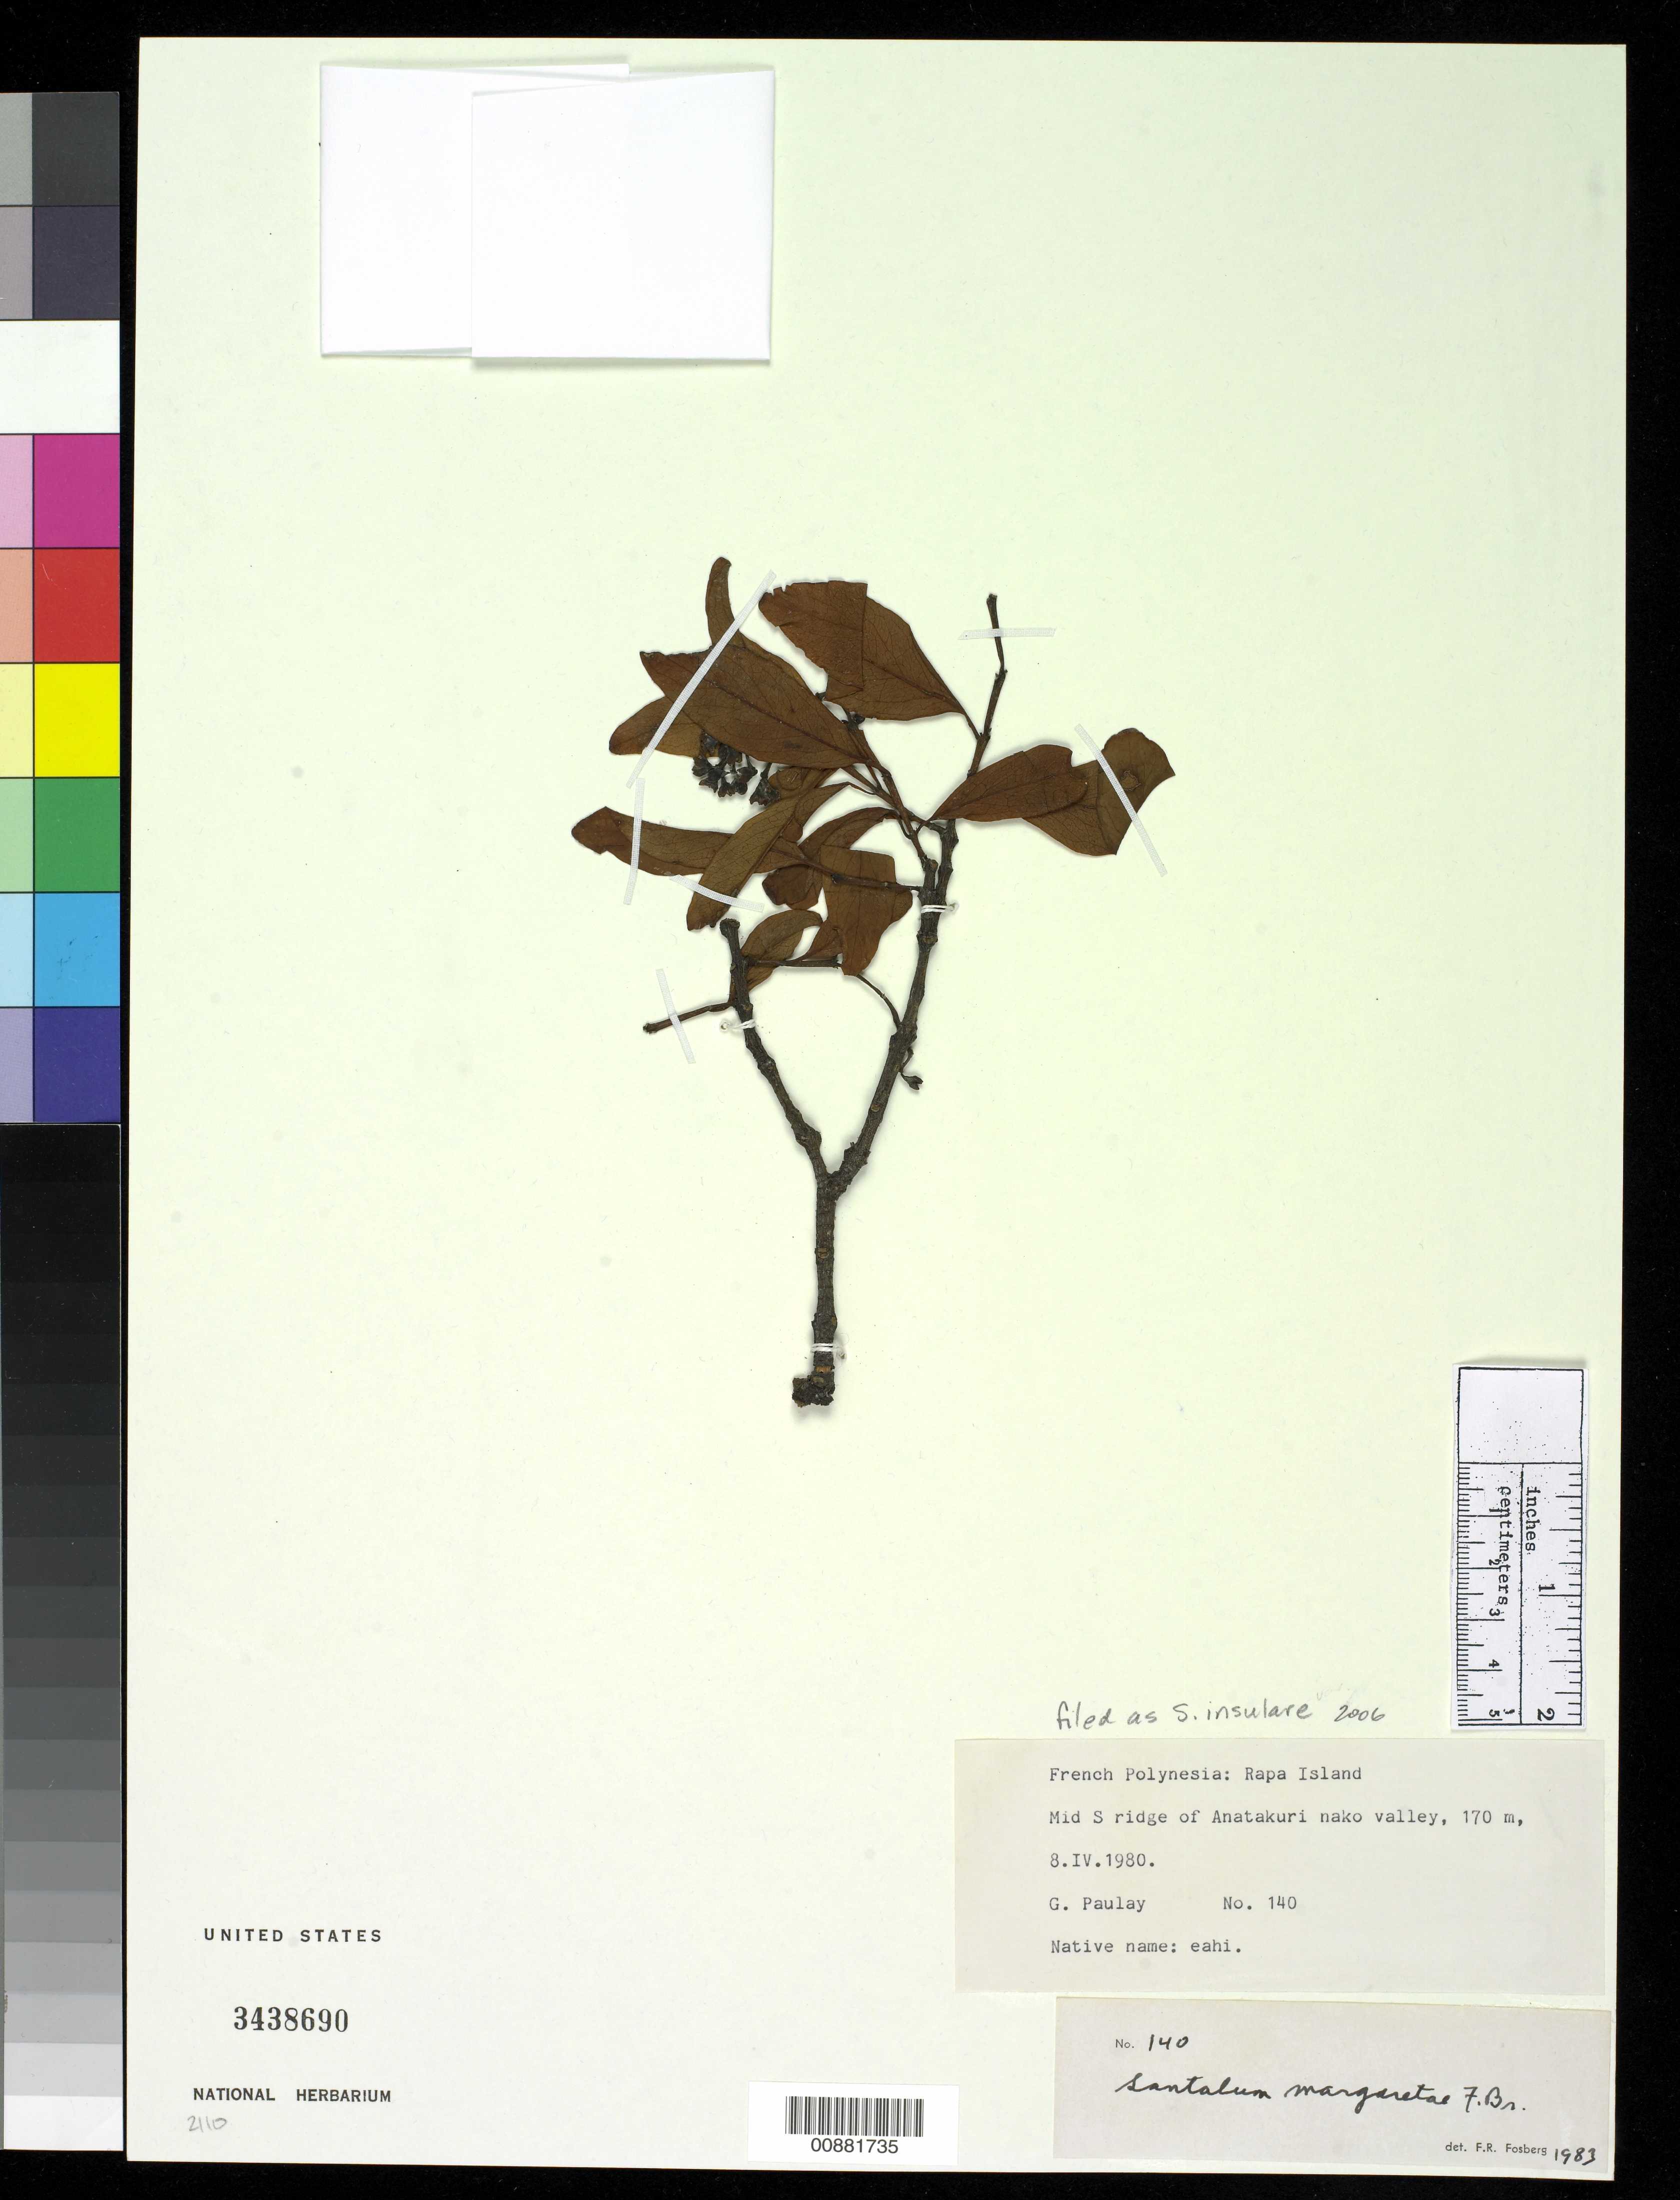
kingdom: Plantae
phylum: Tracheophyta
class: Magnoliopsida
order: Santalales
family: Santalaceae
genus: Santalum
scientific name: Santalum margaretae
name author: F. Br.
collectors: G. Paulay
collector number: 140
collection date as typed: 08 Apr 1980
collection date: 1980-04-08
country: French Polynesia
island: Raivavae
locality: Mid W ride of Anatakuri nako valley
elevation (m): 170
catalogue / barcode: US 3438690